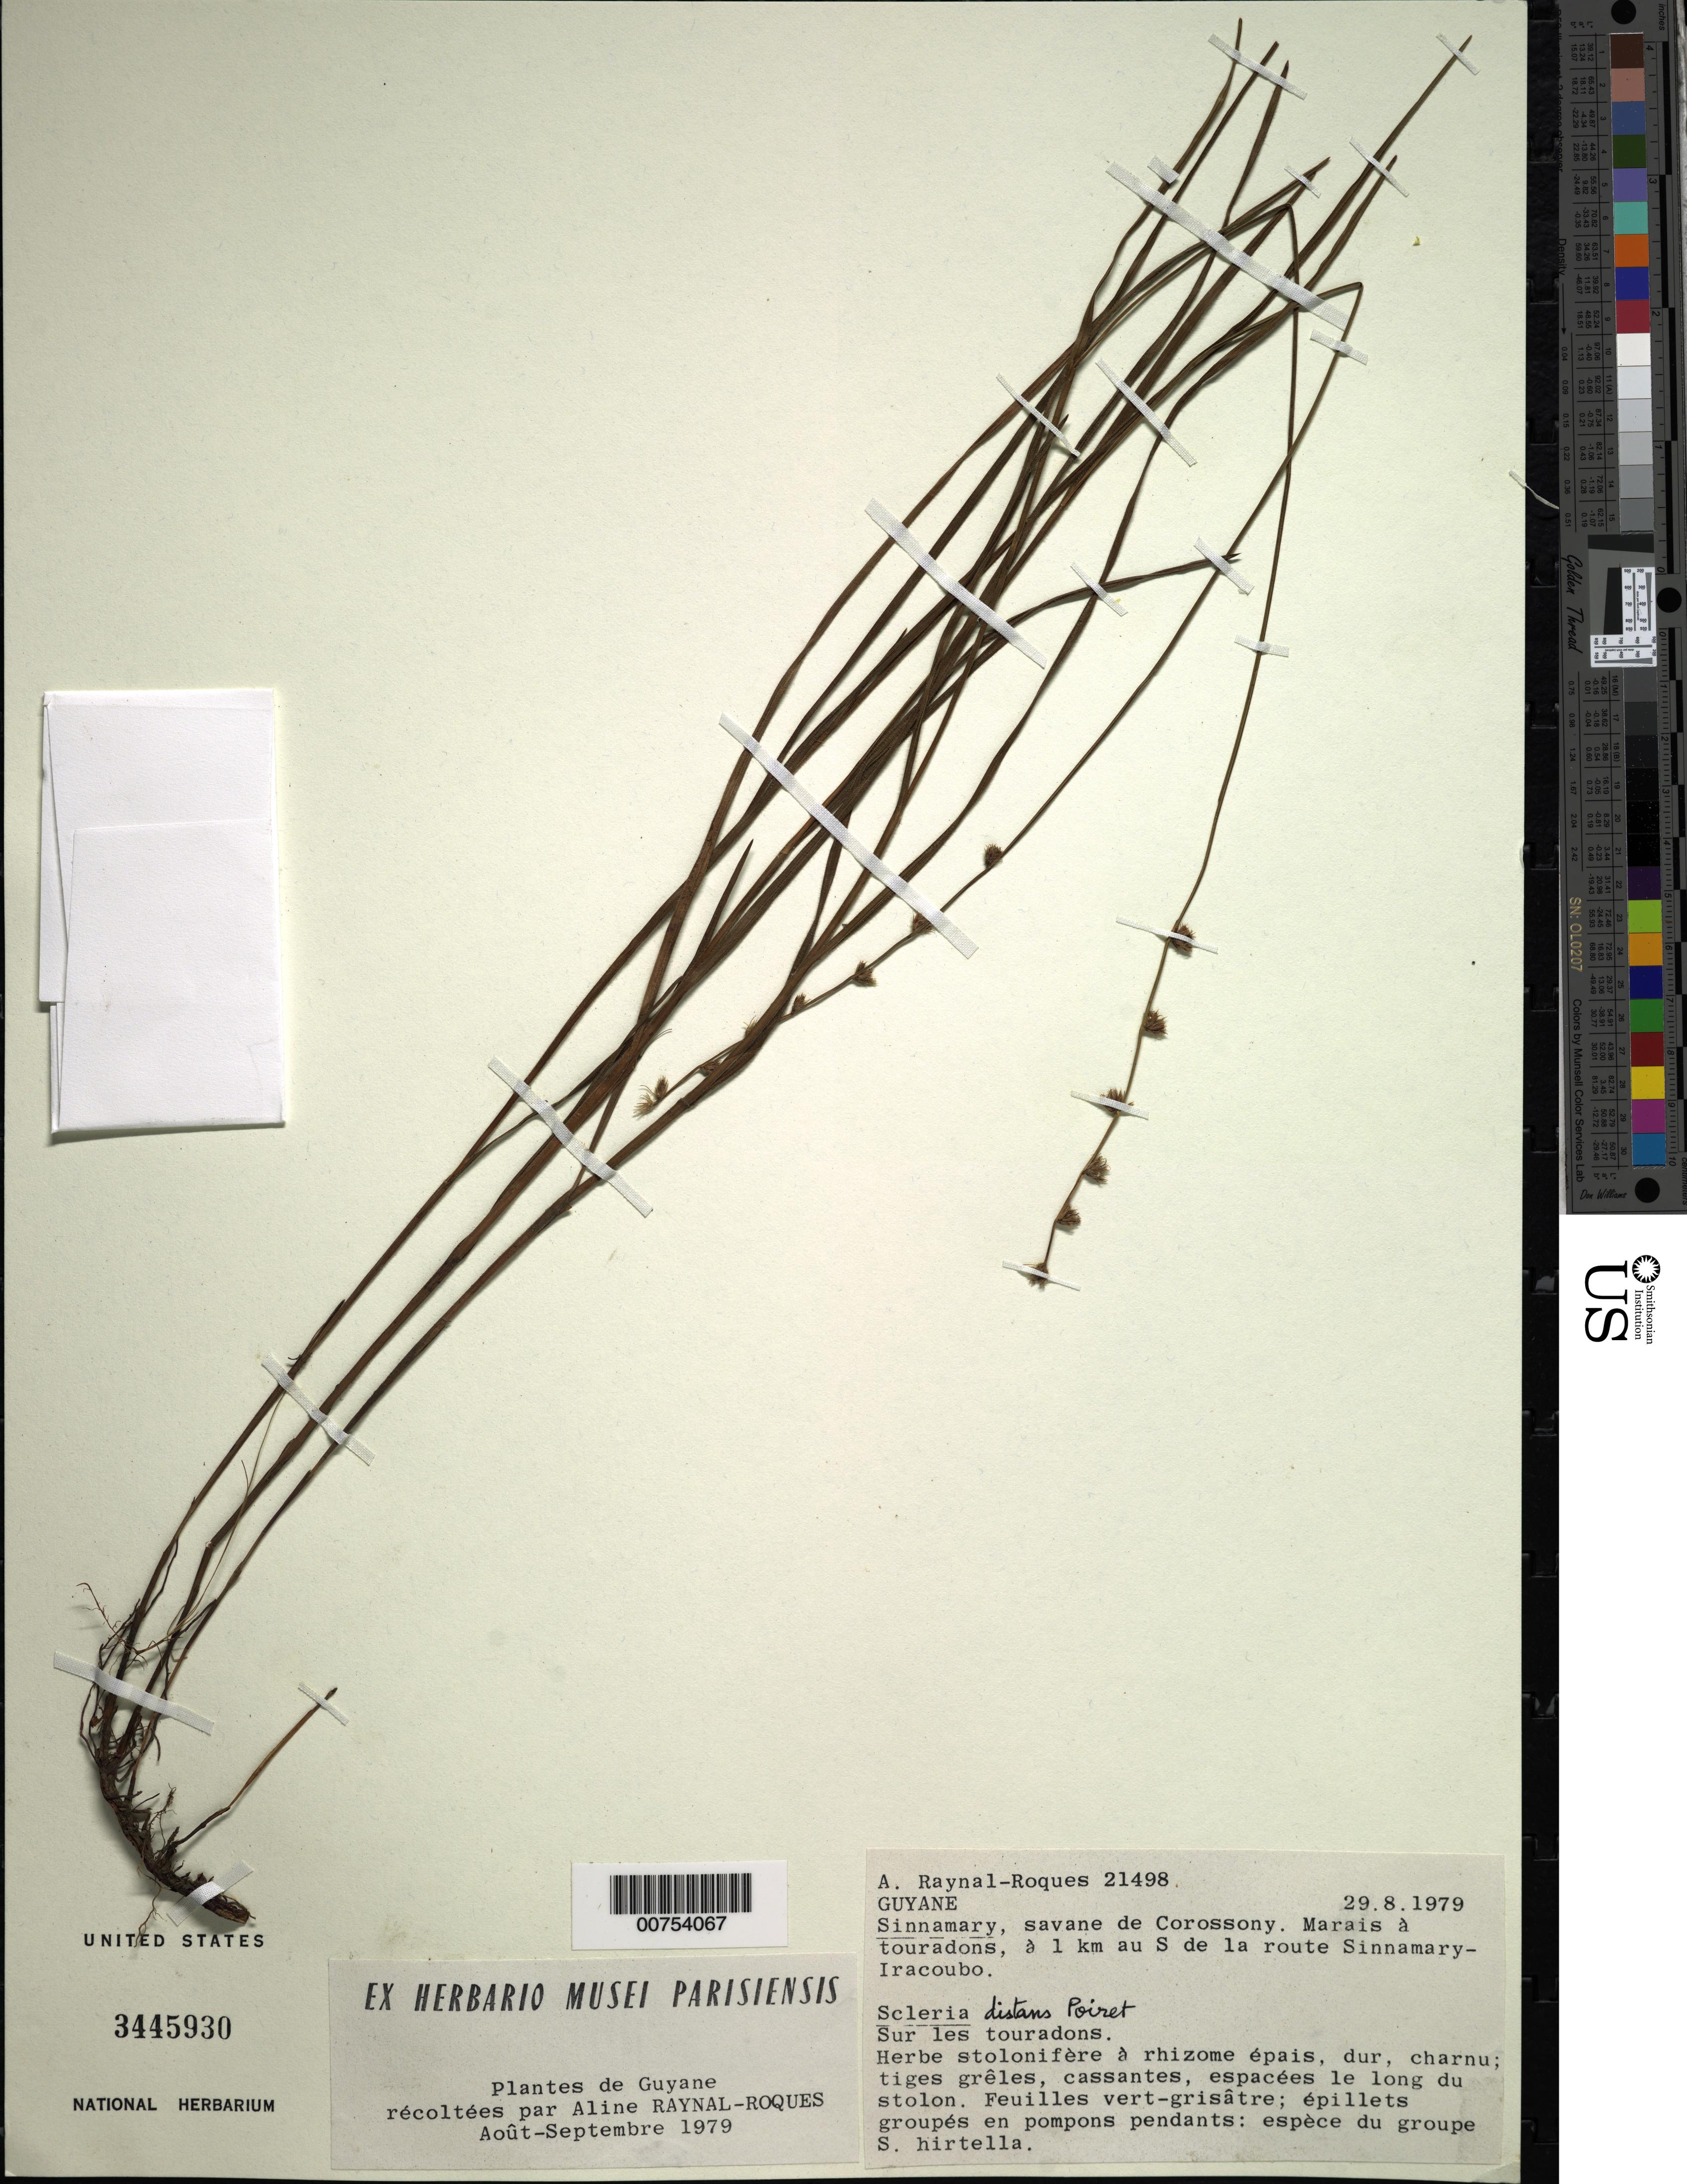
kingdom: Plantae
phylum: Tracheophyta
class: Liliopsida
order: Poales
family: Cyperaceae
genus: Scleria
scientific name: Scleria distans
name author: Poir.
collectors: A. M. Raynal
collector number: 21498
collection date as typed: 29-Aug-79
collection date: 1979-08-29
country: French Guiana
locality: Sinnamary, savane de Corossony, 2 km S de la route Sinnamary-Iracoubo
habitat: Sur les touradons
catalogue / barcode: US 3445930